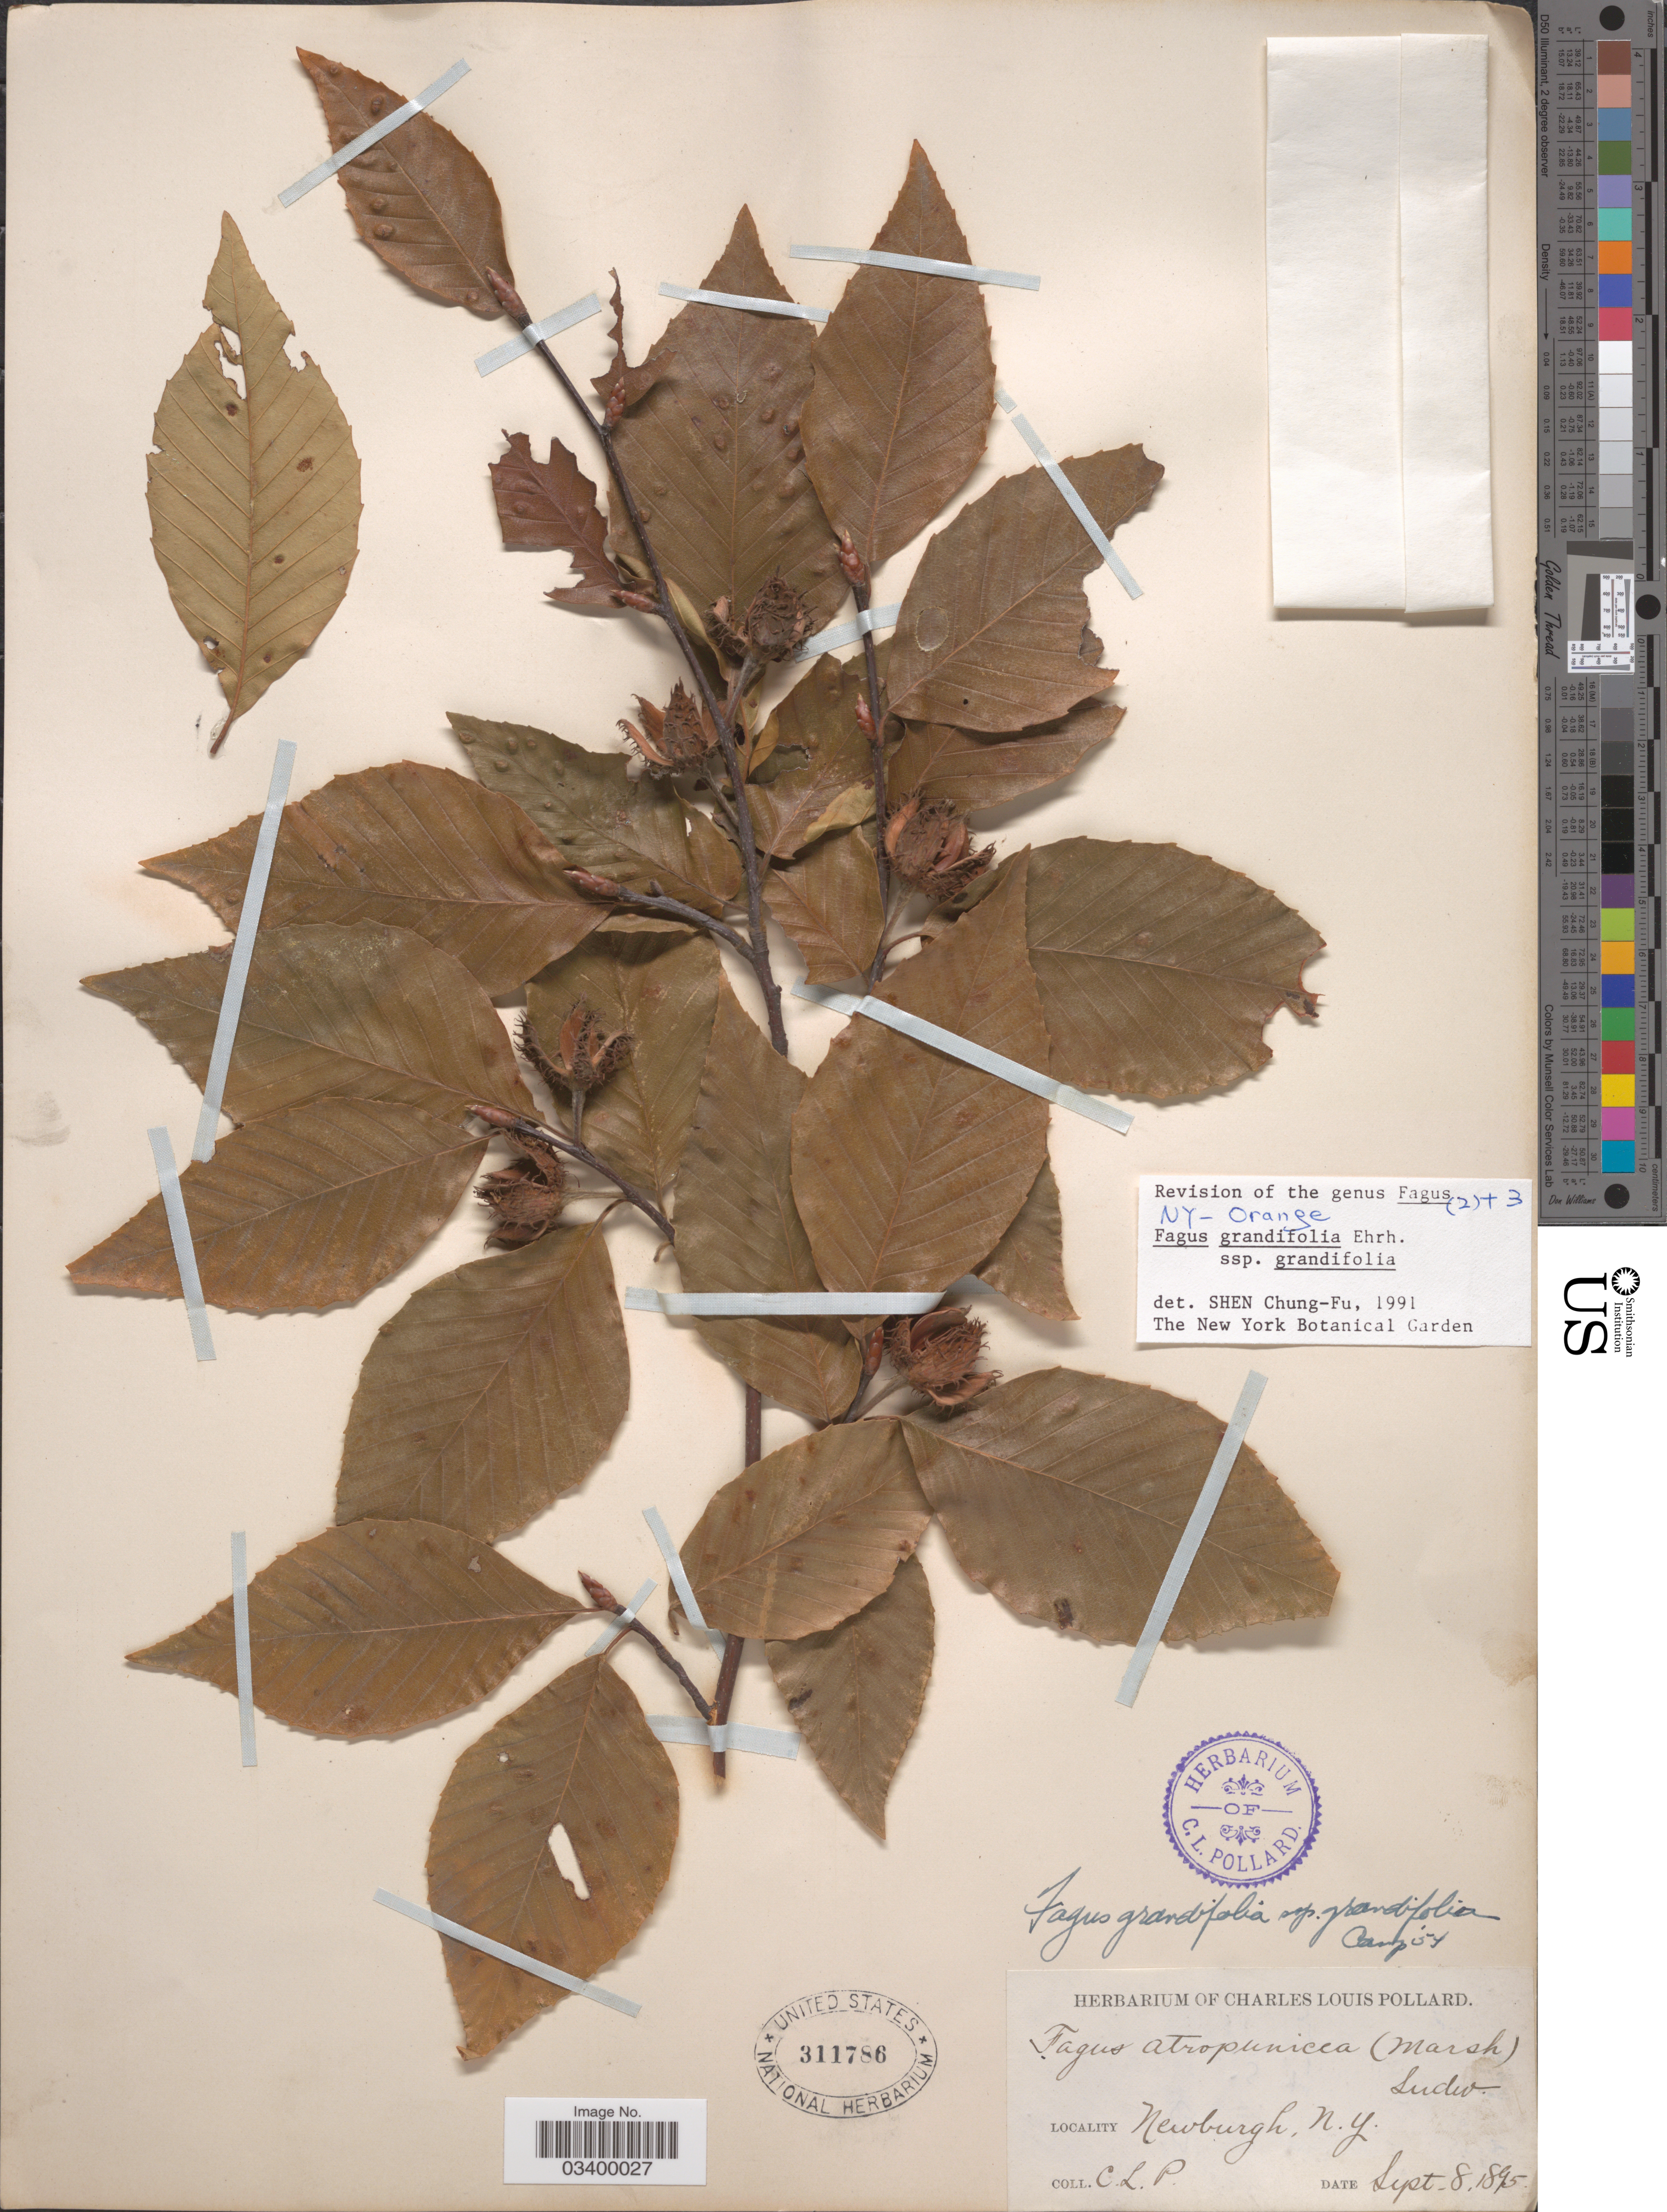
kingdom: Plantae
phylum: Tracheophyta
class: Magnoliopsida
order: Fagales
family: Fagaceae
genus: Fagus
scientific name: Fagus grandifolia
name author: Ehrh.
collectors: C. L. Pollard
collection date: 1895-09-08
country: United States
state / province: New York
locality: Newburgh.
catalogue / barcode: US 311786